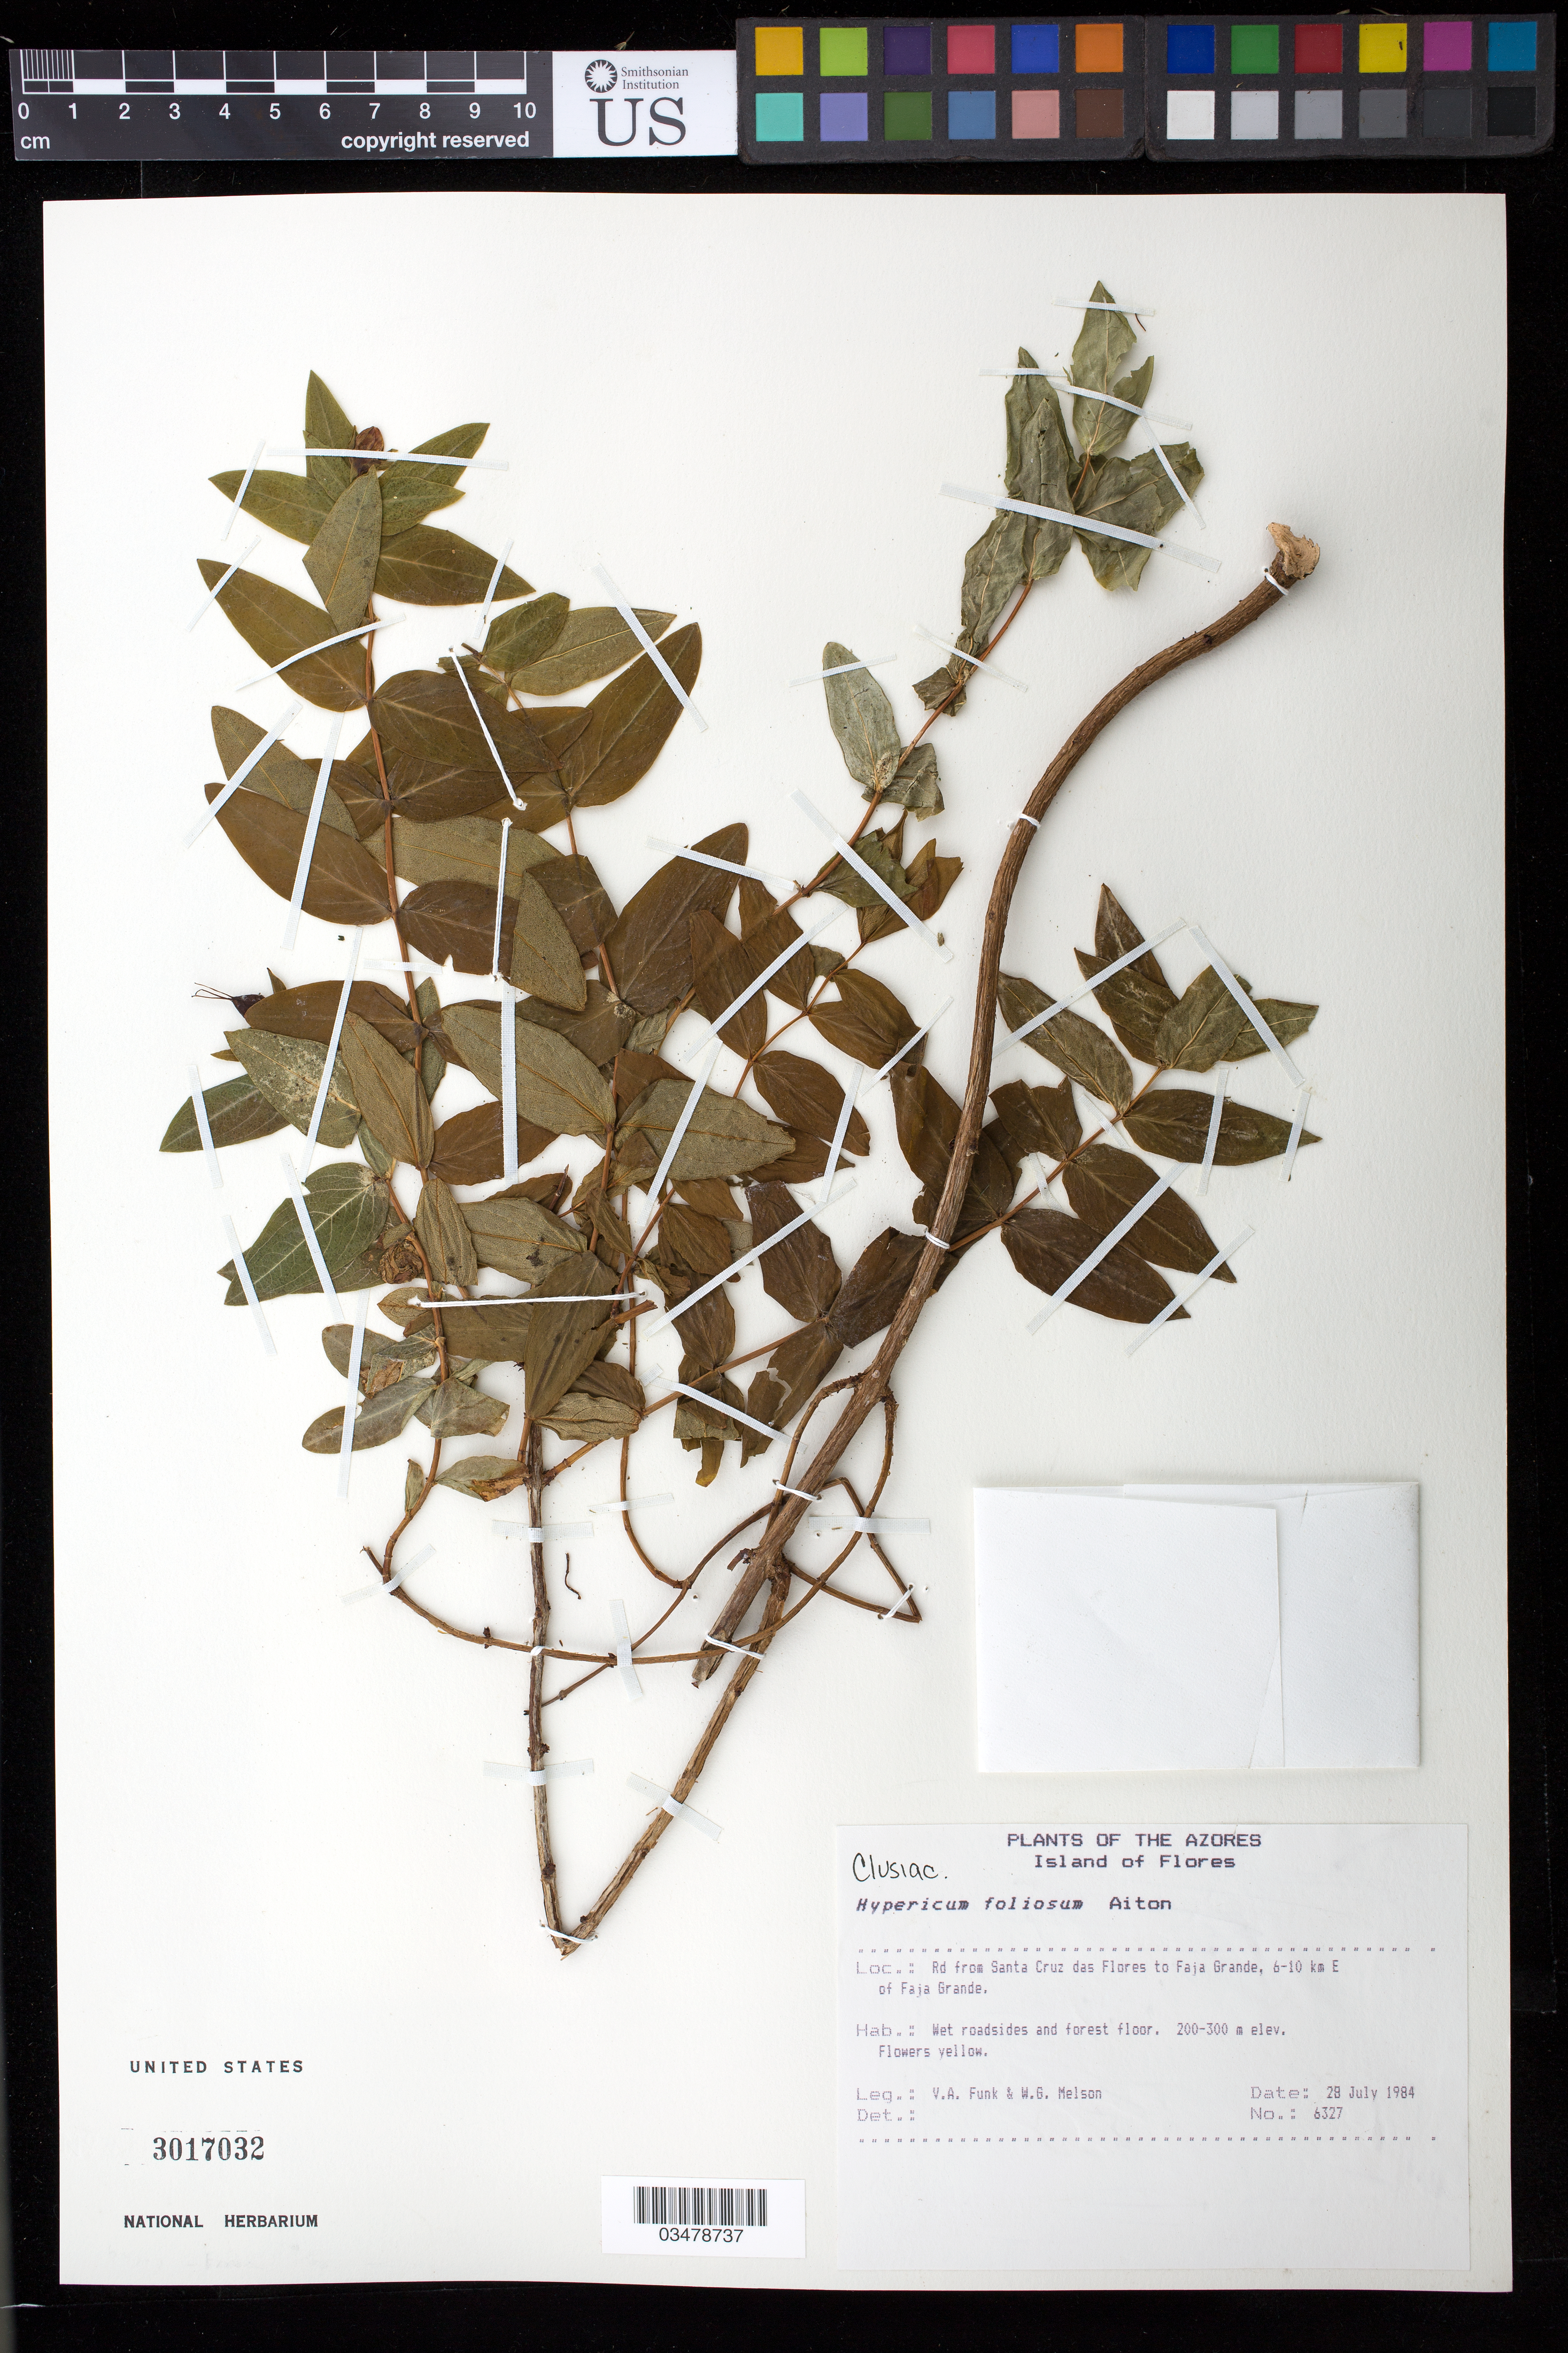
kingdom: Plantae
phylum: Tracheophyta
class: Magnoliopsida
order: Malpighiales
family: Hypericaceae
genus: Hypericum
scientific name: Hypericum foliosum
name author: Aiton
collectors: V. Funk & W. Melson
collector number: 6327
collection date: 1984-07-28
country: Portugal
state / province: Azores (Aut. Reg.)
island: Flores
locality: Island of Flores. Rd from Santa Cruz das Flores to Faja Grande, 6-10 km E of Faja Grande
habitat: Wet roadsides and forest floor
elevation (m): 200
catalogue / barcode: US 3017032